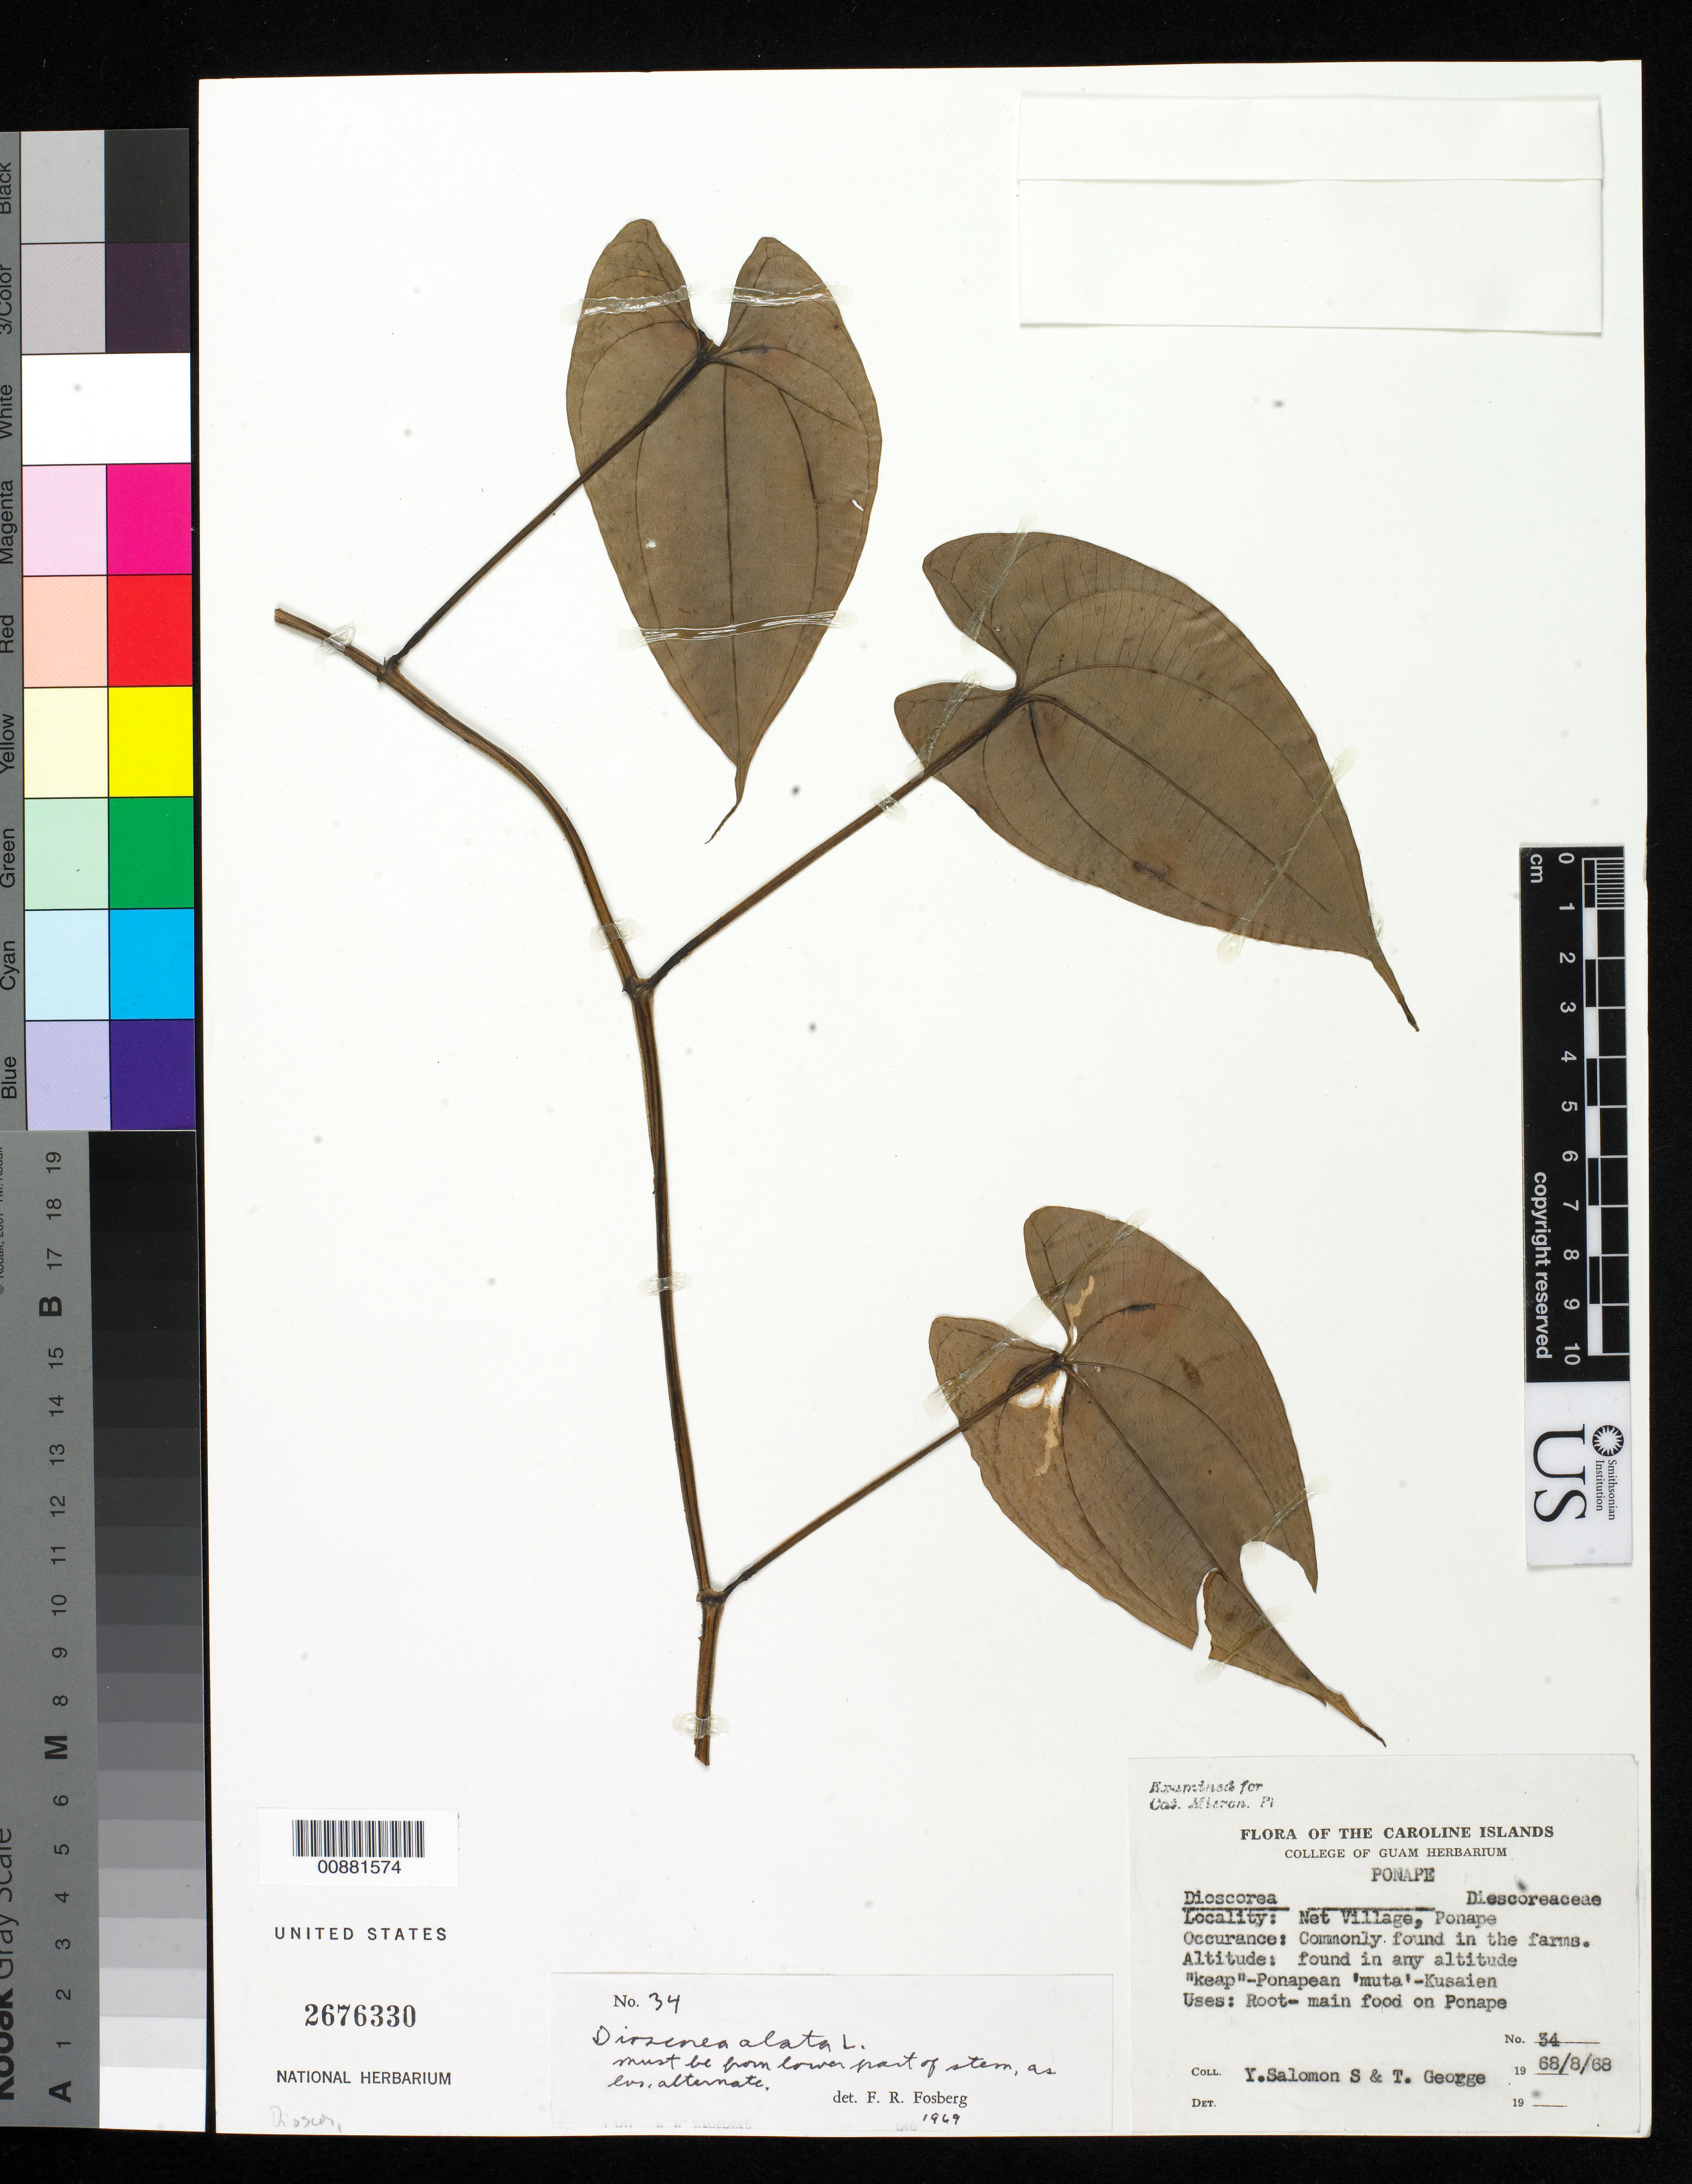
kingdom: Plantae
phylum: Tracheophyta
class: Liliopsida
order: Dioscoreales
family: Dioscoreaceae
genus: Dioscorea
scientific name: Dioscorea alata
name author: L.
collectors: Y. Salomon & T. George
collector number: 34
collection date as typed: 01 Aug 1968 to 31 Aug 1968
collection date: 1968-08-01/1968-08-31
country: Micronesia, Federated States of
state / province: Pohnpei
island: Pohnpei [Ponape]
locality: Net Village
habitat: found in any altitude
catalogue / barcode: US 2676330